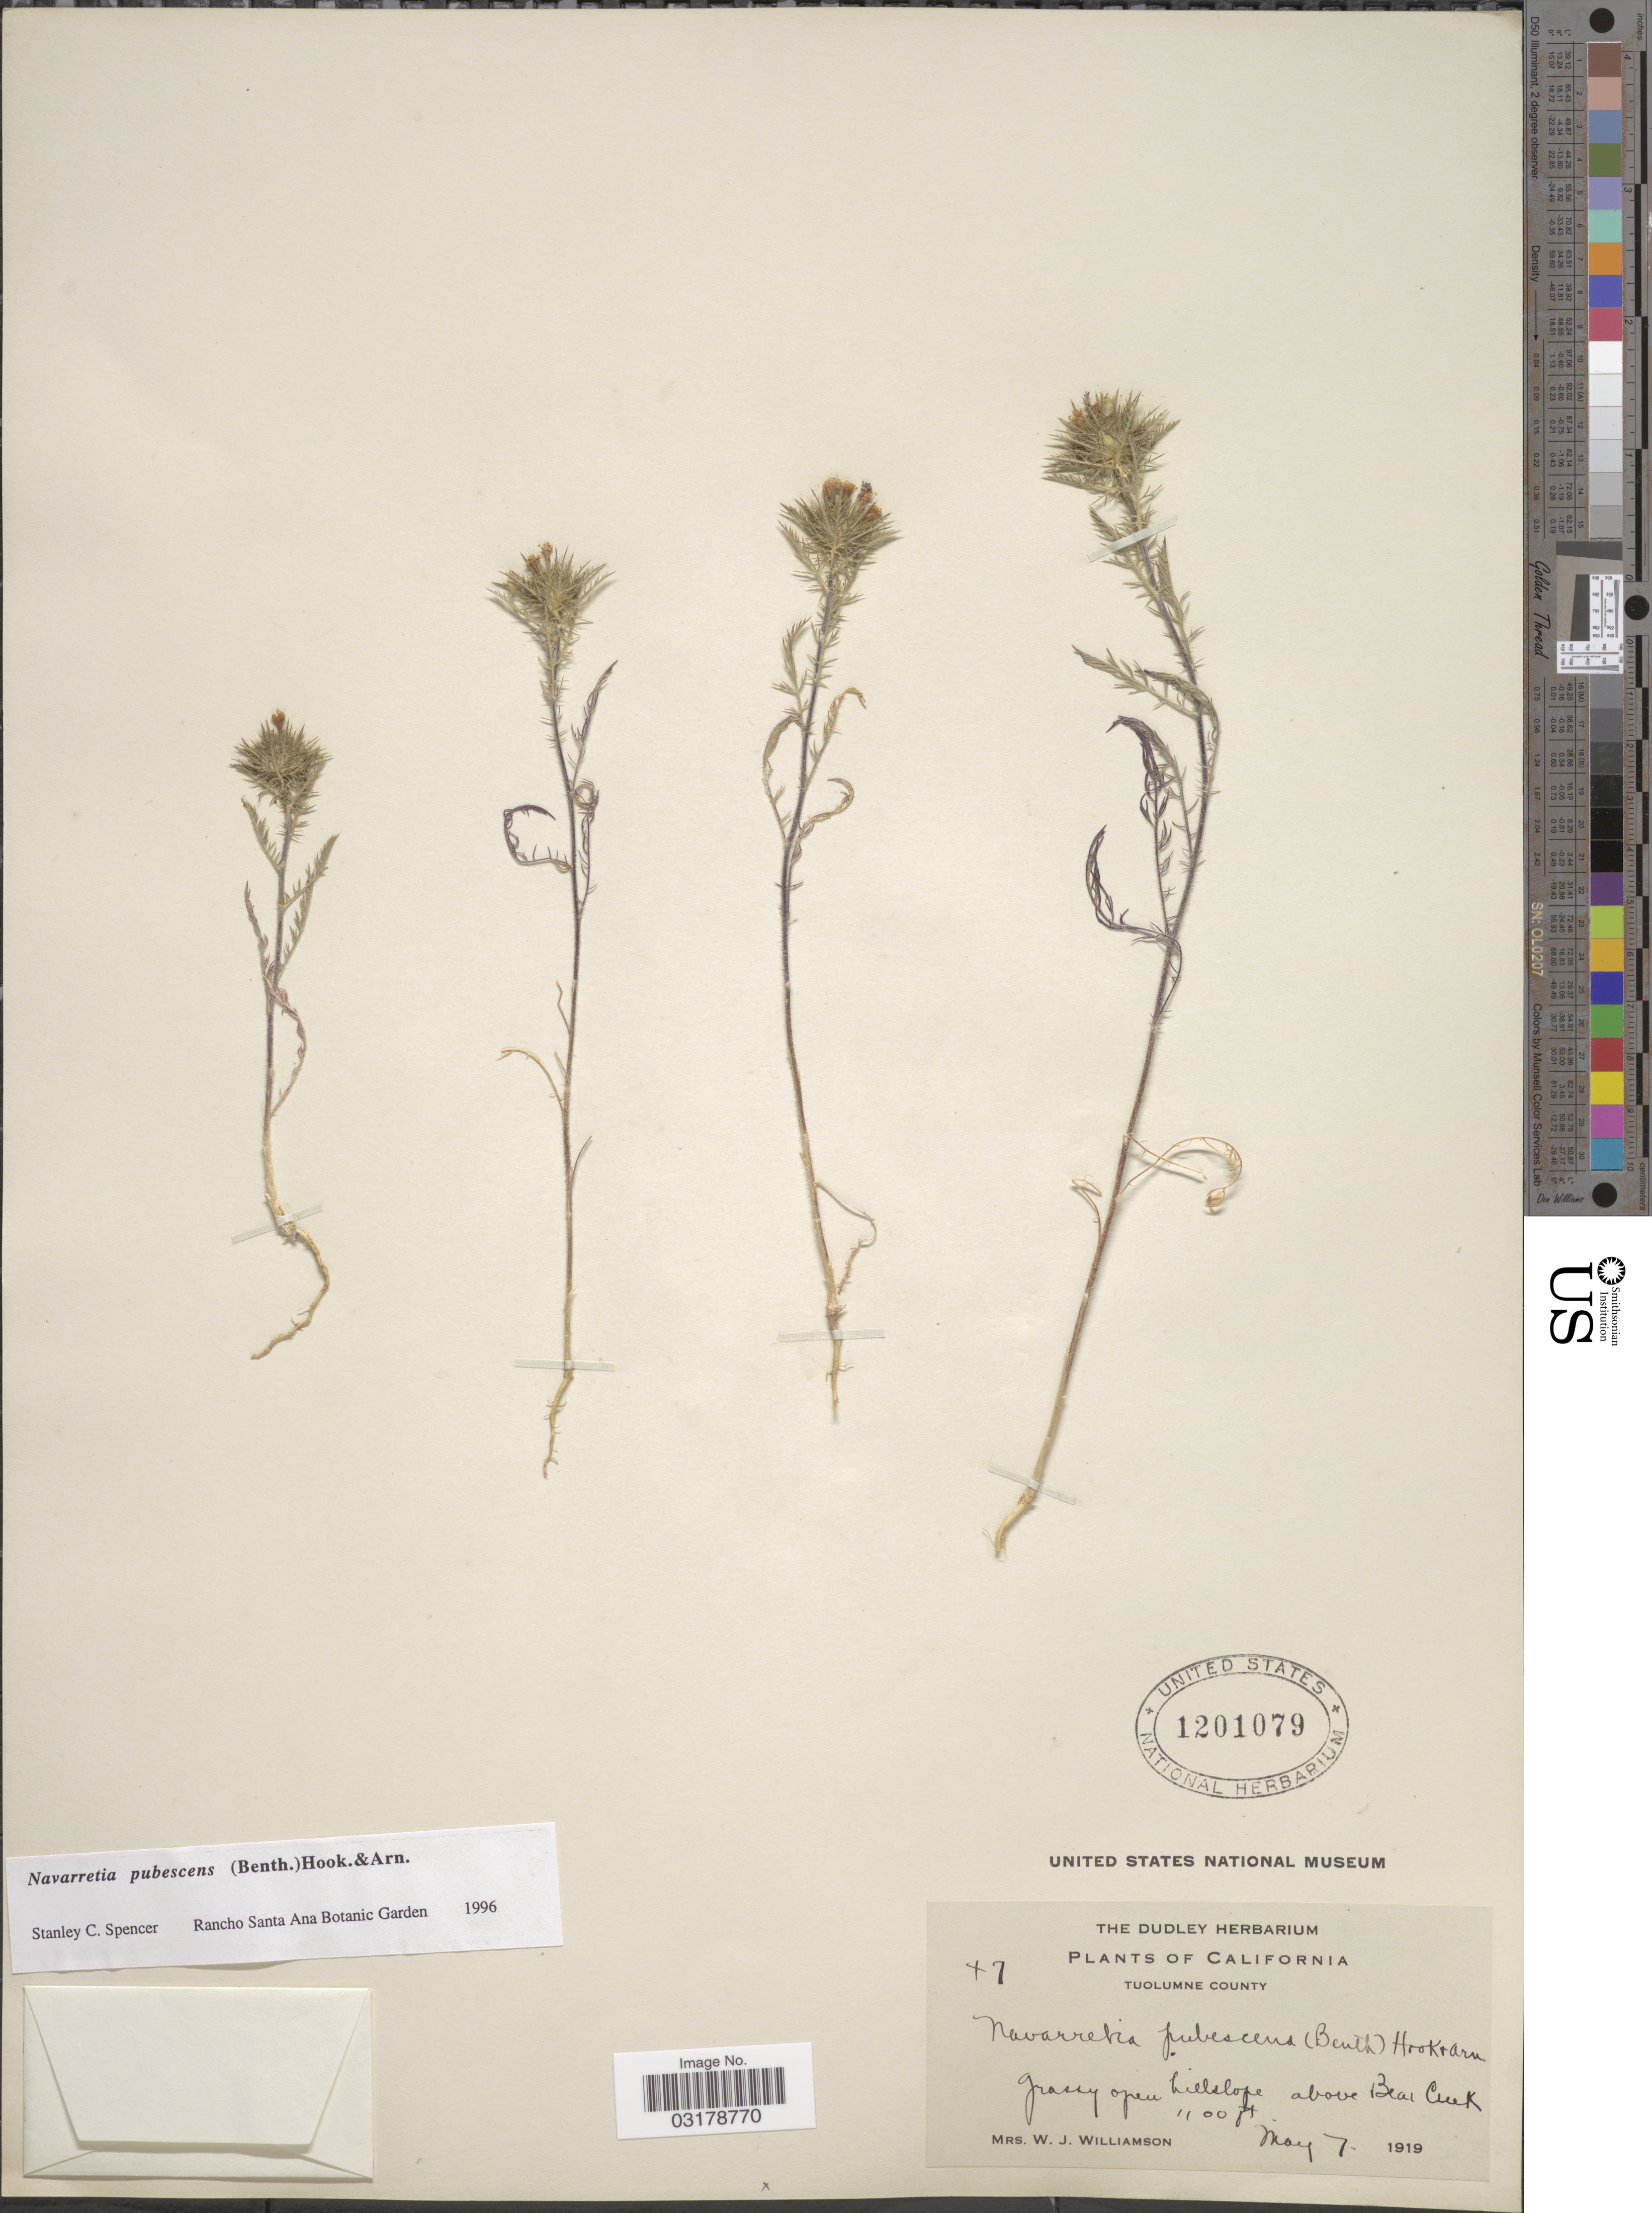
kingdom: Plantae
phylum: Tracheophyta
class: Magnoliopsida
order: Ericales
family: Polemoniaceae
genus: Navarretia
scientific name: Navarretia pubescens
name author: (Benth.) Hook. & Arn.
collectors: W. Williamson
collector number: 47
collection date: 1919-05-07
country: United States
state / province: Oregon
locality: Tuolumne County. Grassy open hillslope above Bear Creek.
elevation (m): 335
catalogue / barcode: US 1201079